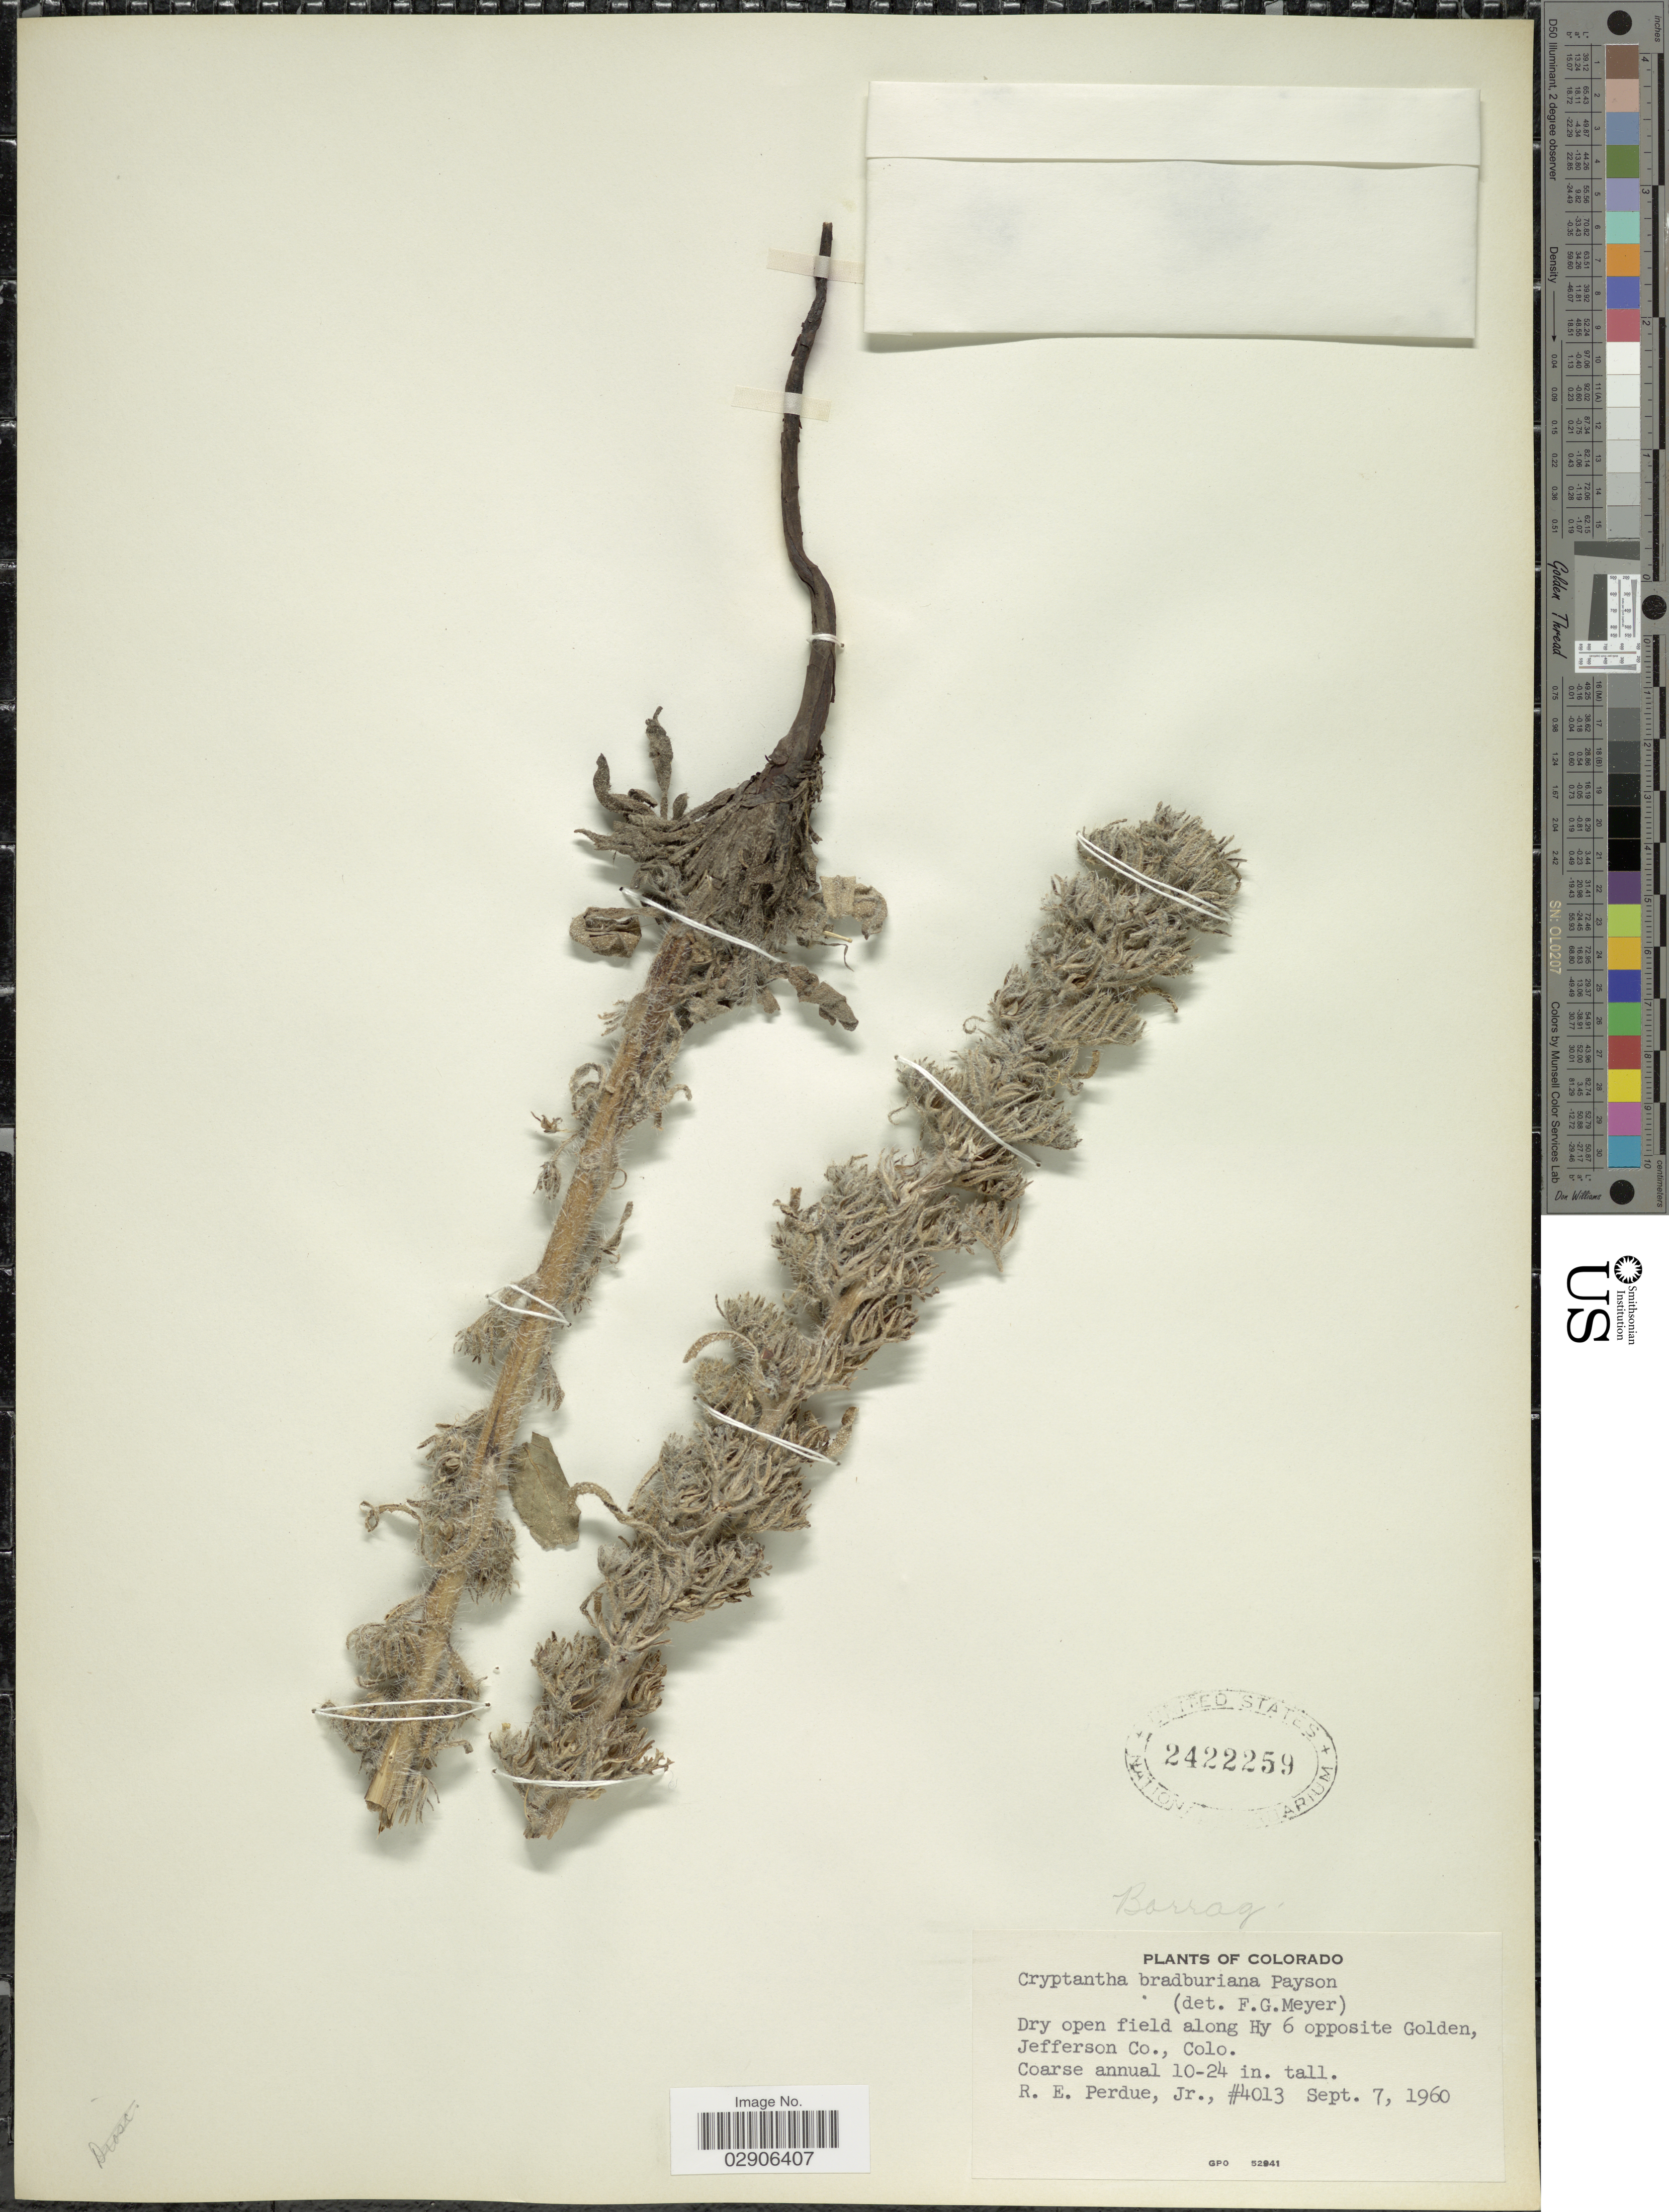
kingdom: Plantae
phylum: Tracheophyta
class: Magnoliopsida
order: Boraginales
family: Boraginaceae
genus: Oreocarya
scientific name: Oreocarya glomerata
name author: (Pursh) Greene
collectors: R. E. Perdue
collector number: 4013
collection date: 1960-09-07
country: United States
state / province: Colorado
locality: Dry open field along Hy 6 opposite Golden, Jefferson Co.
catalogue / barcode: US 2422259